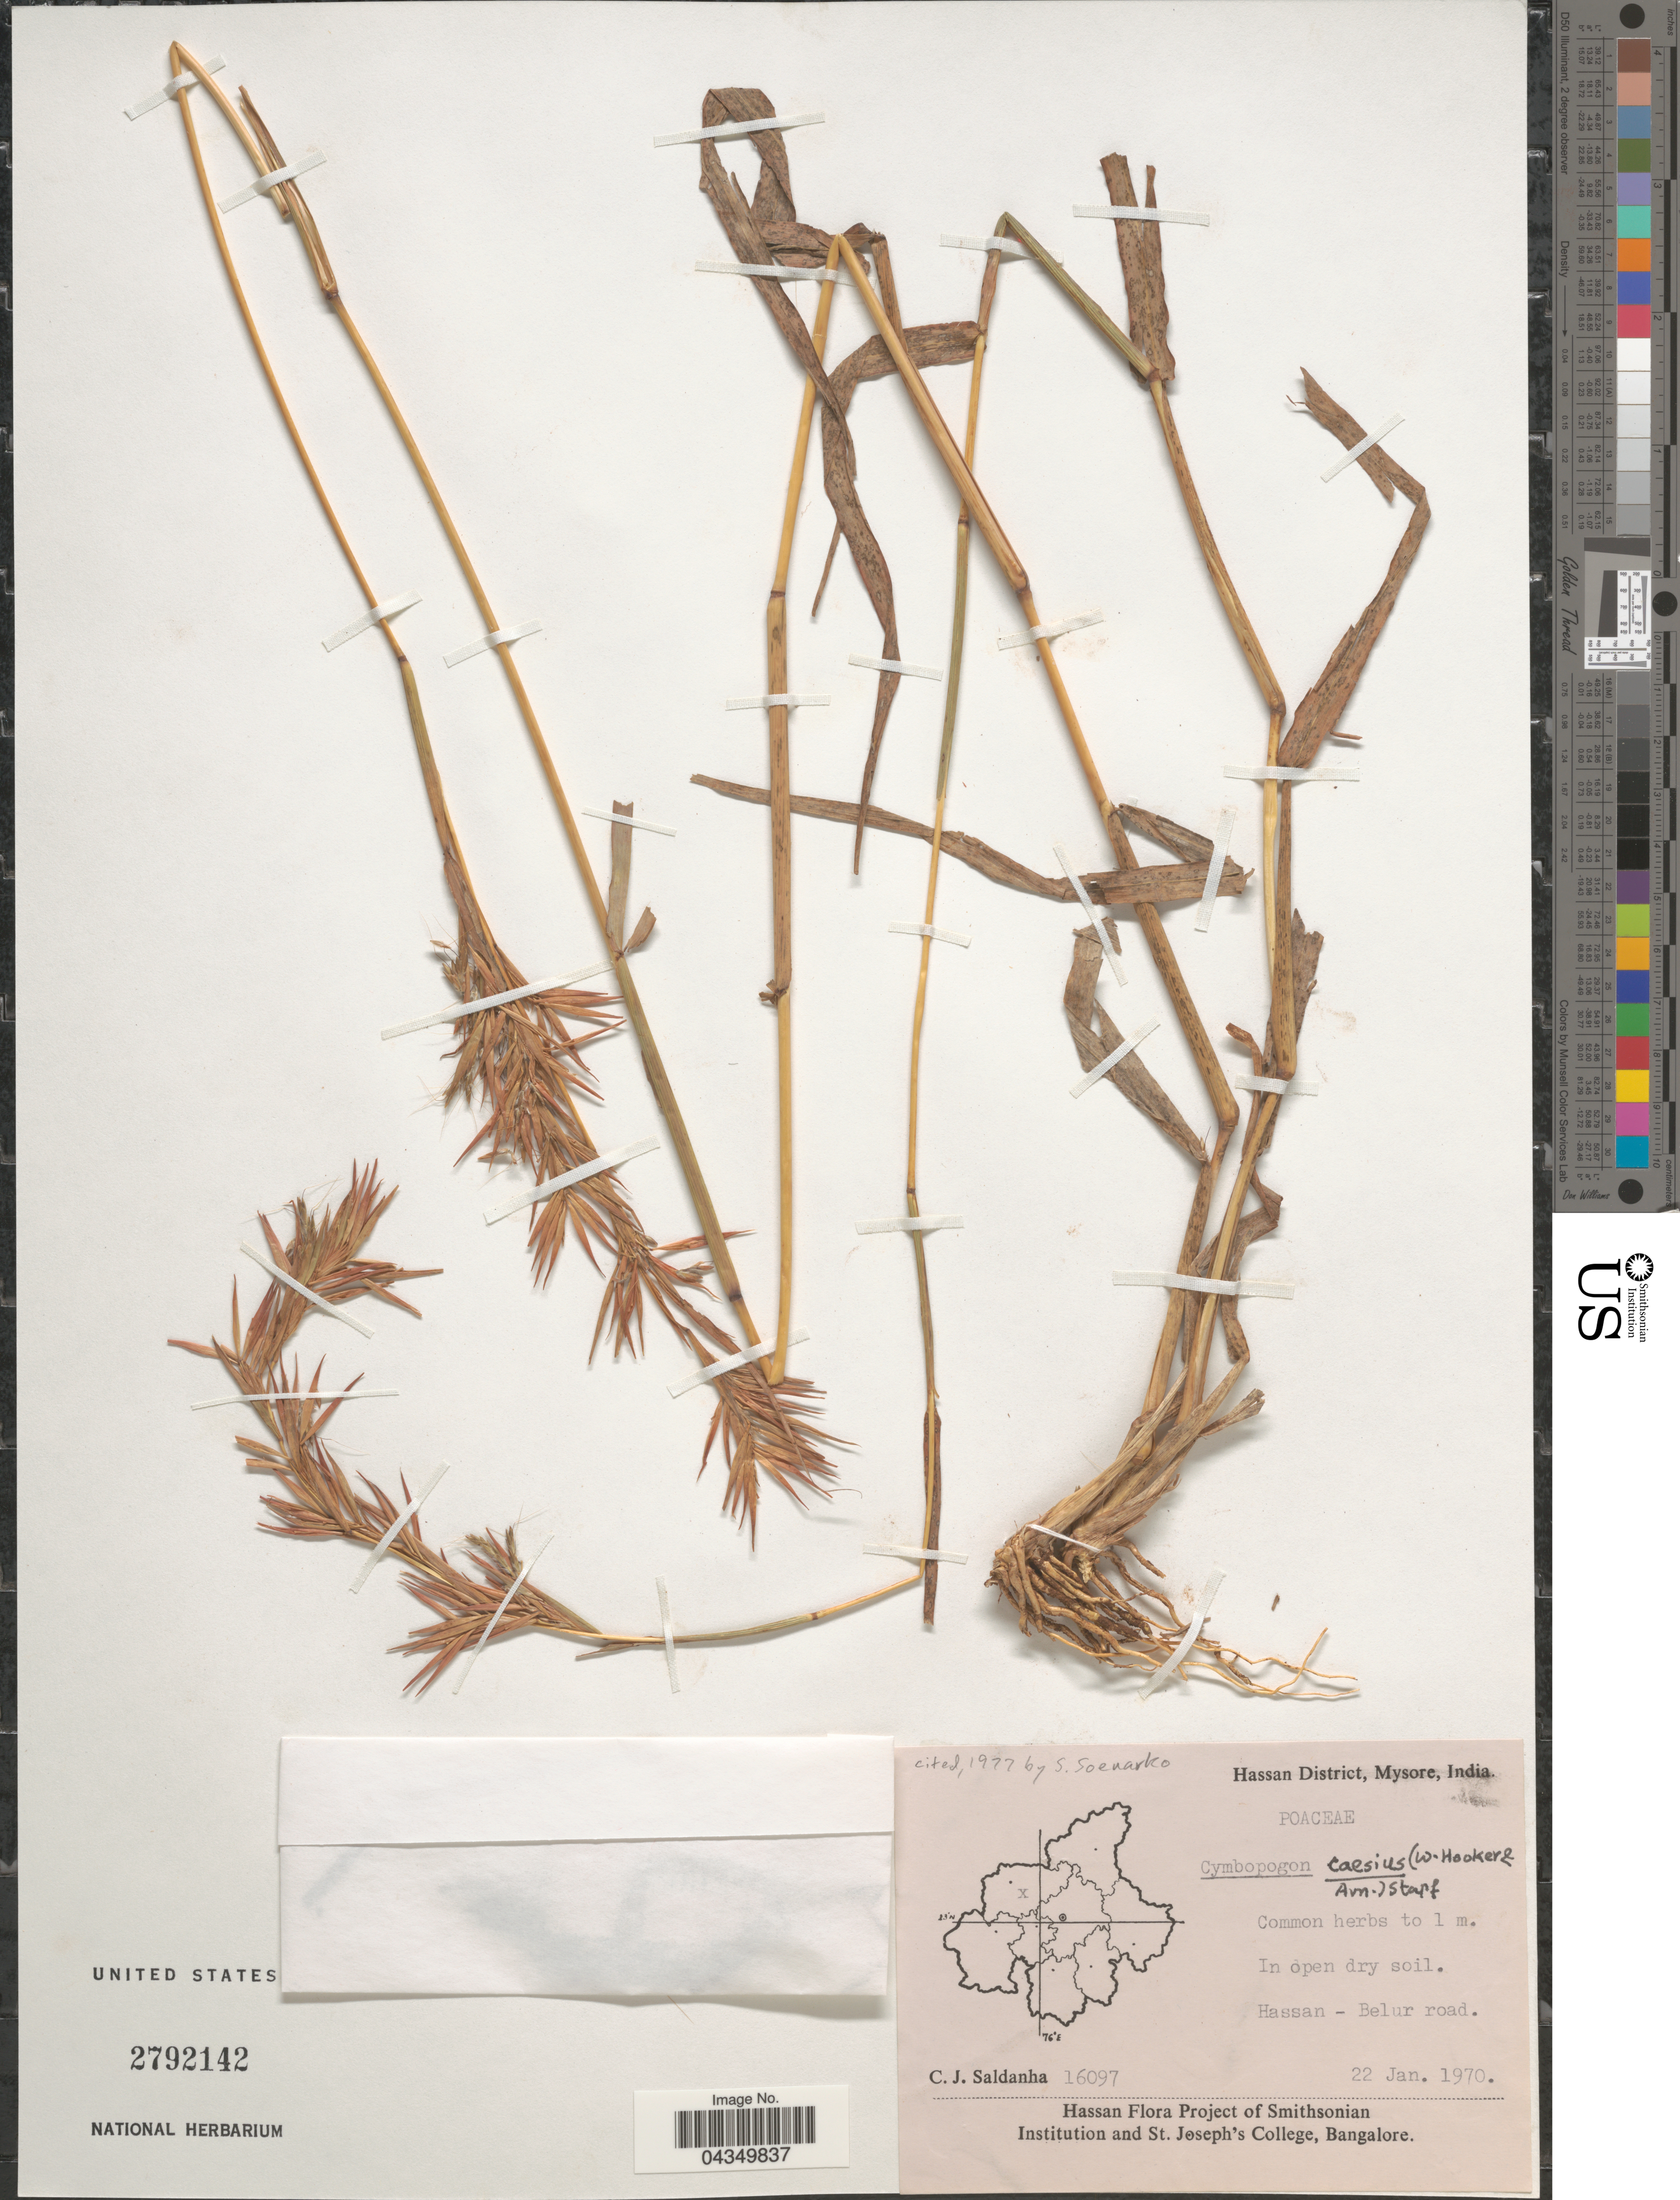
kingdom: Plantae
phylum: Tracheophyta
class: Liliopsida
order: Poales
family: Poaceae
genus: Cymbopogon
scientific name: Cymbopogon caesius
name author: (Nees ex Hook. & Arn.) Stapf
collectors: C. J. Saldanha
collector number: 16097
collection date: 1970-01-22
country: India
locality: Hassan District, Mysore. Hassan - Belur road.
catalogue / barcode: US 2792142